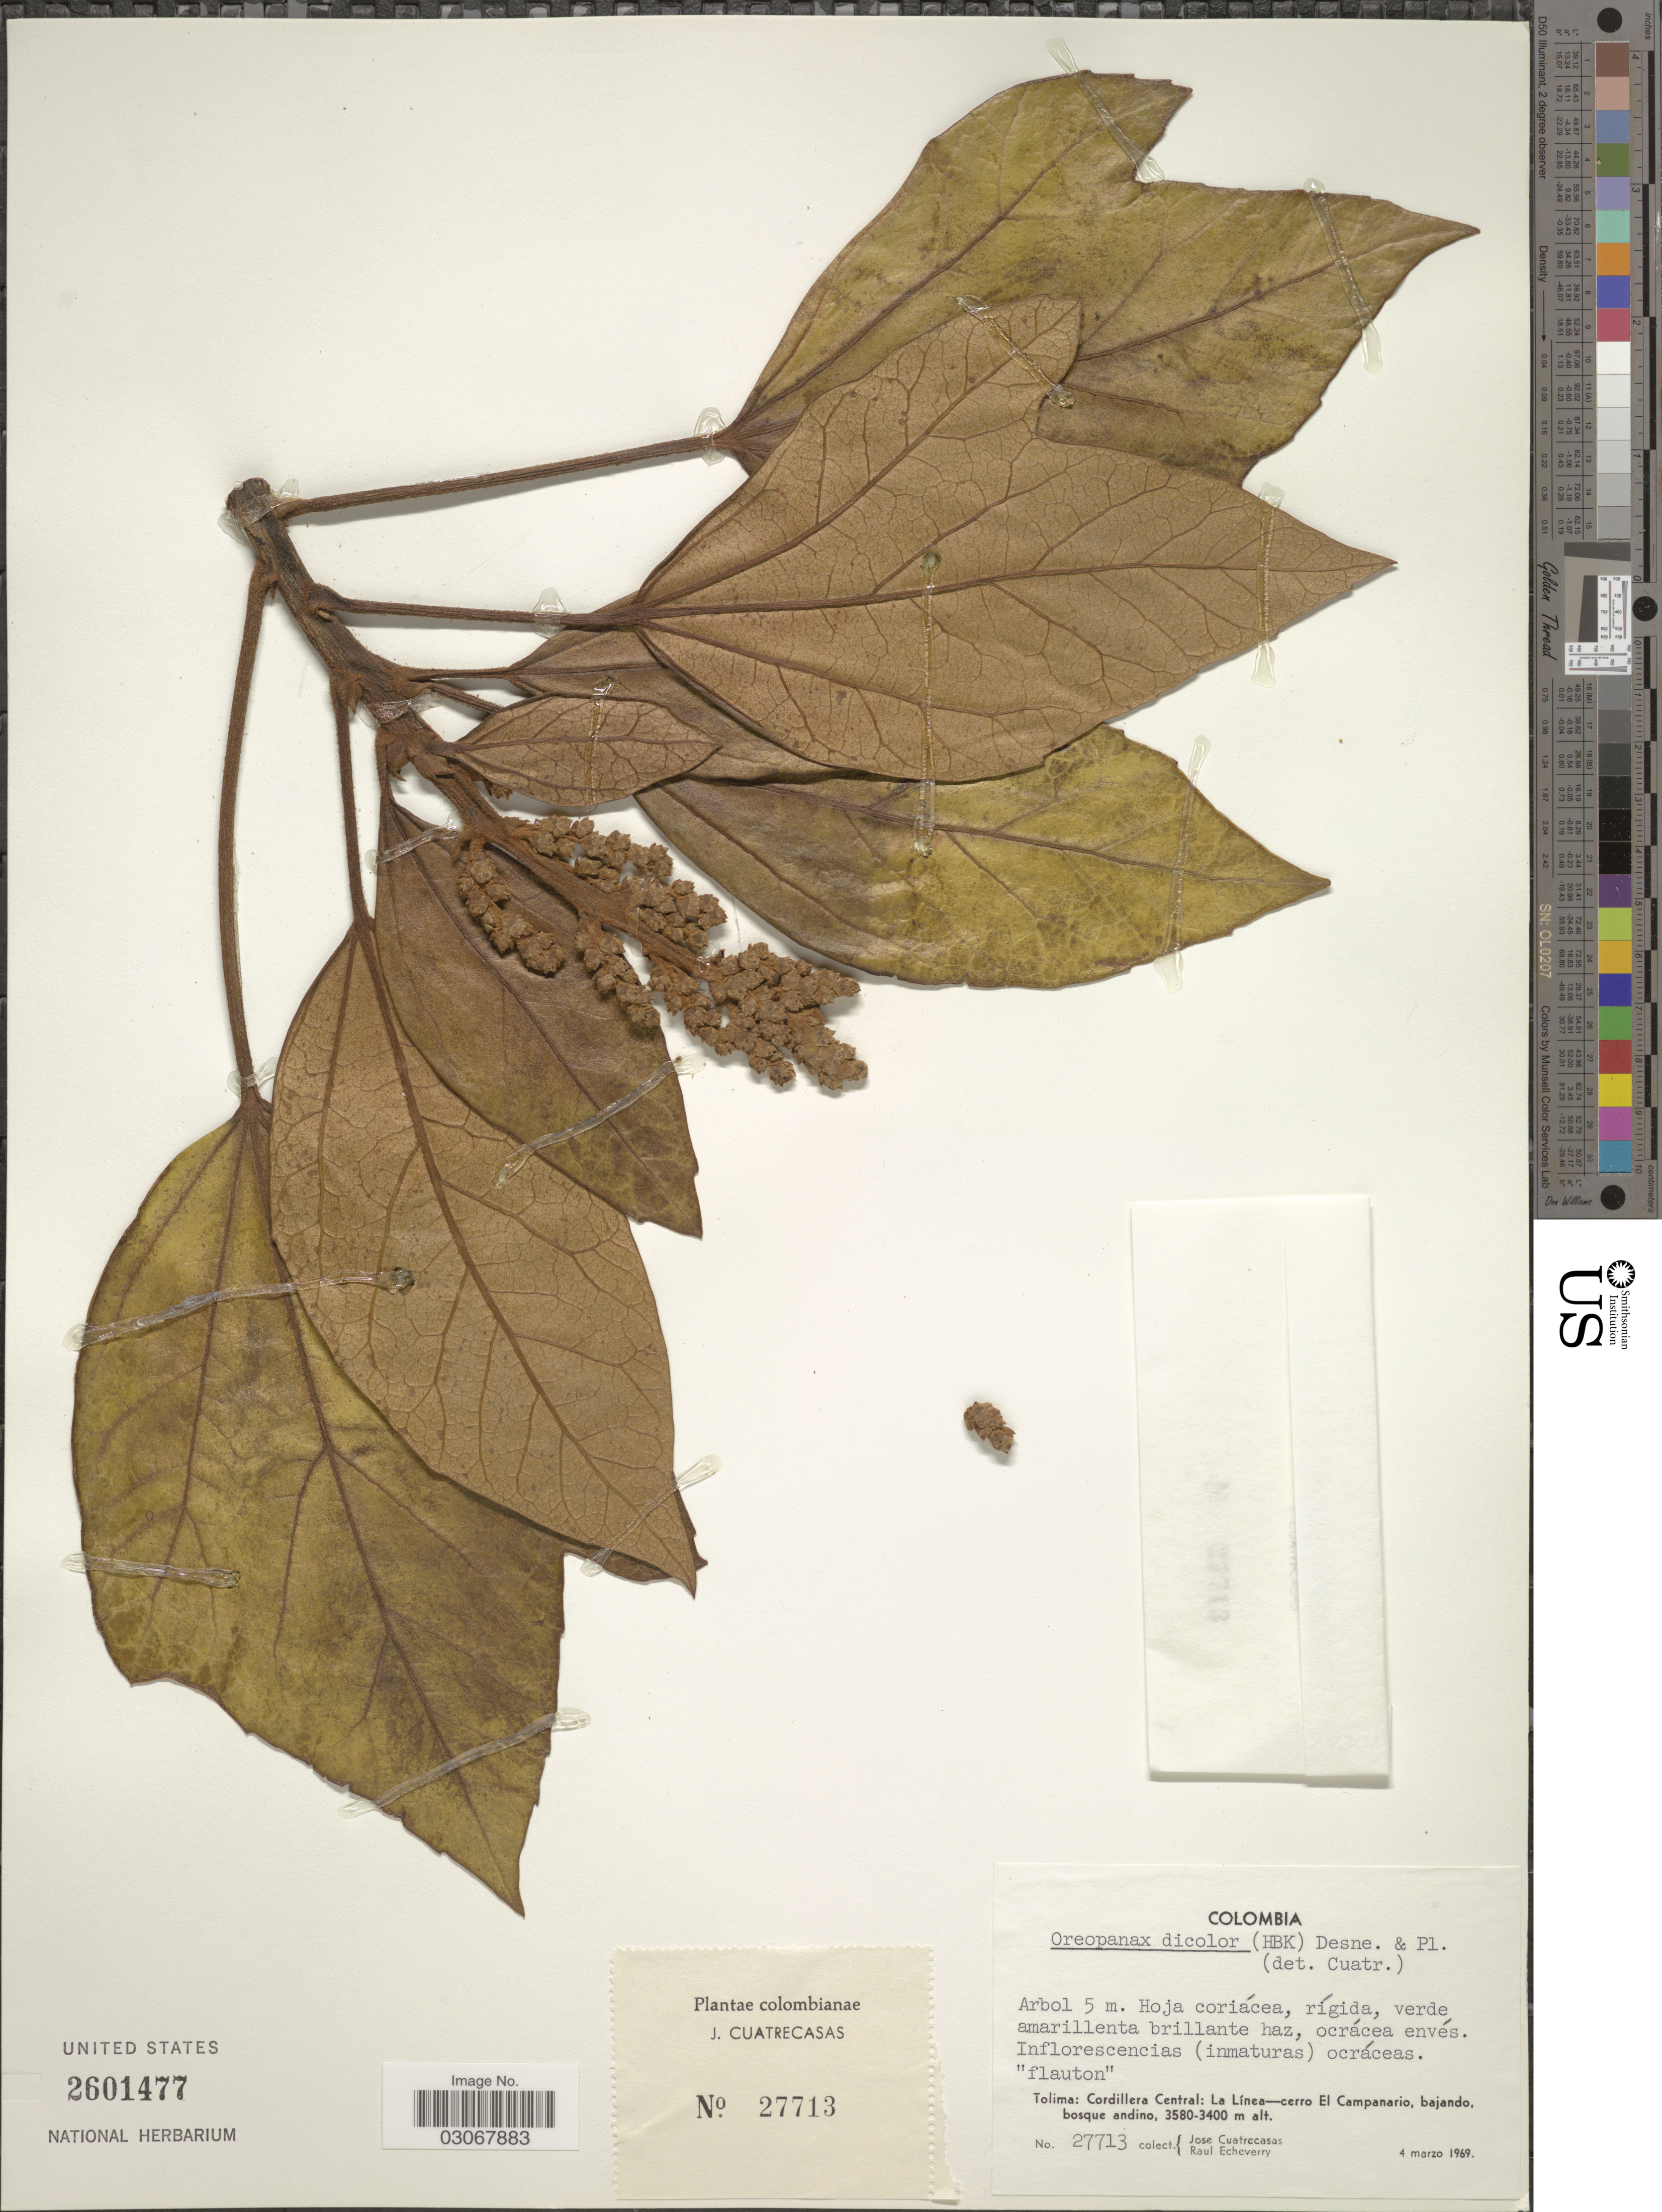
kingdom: Plantae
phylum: Tracheophyta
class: Magnoliopsida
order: Apiales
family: Araliaceae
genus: Oreopanax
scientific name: Oreopanax discolor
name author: (Kunth) Decne. & Planch.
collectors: J. Cuatrecasas & R. Echeverry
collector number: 27713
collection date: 1969-03-04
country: Colombia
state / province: Tolima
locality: Cordillera Central: La Línea-cerro El Campanario, bajando, bosque andino.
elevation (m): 3400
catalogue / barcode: US 2601477